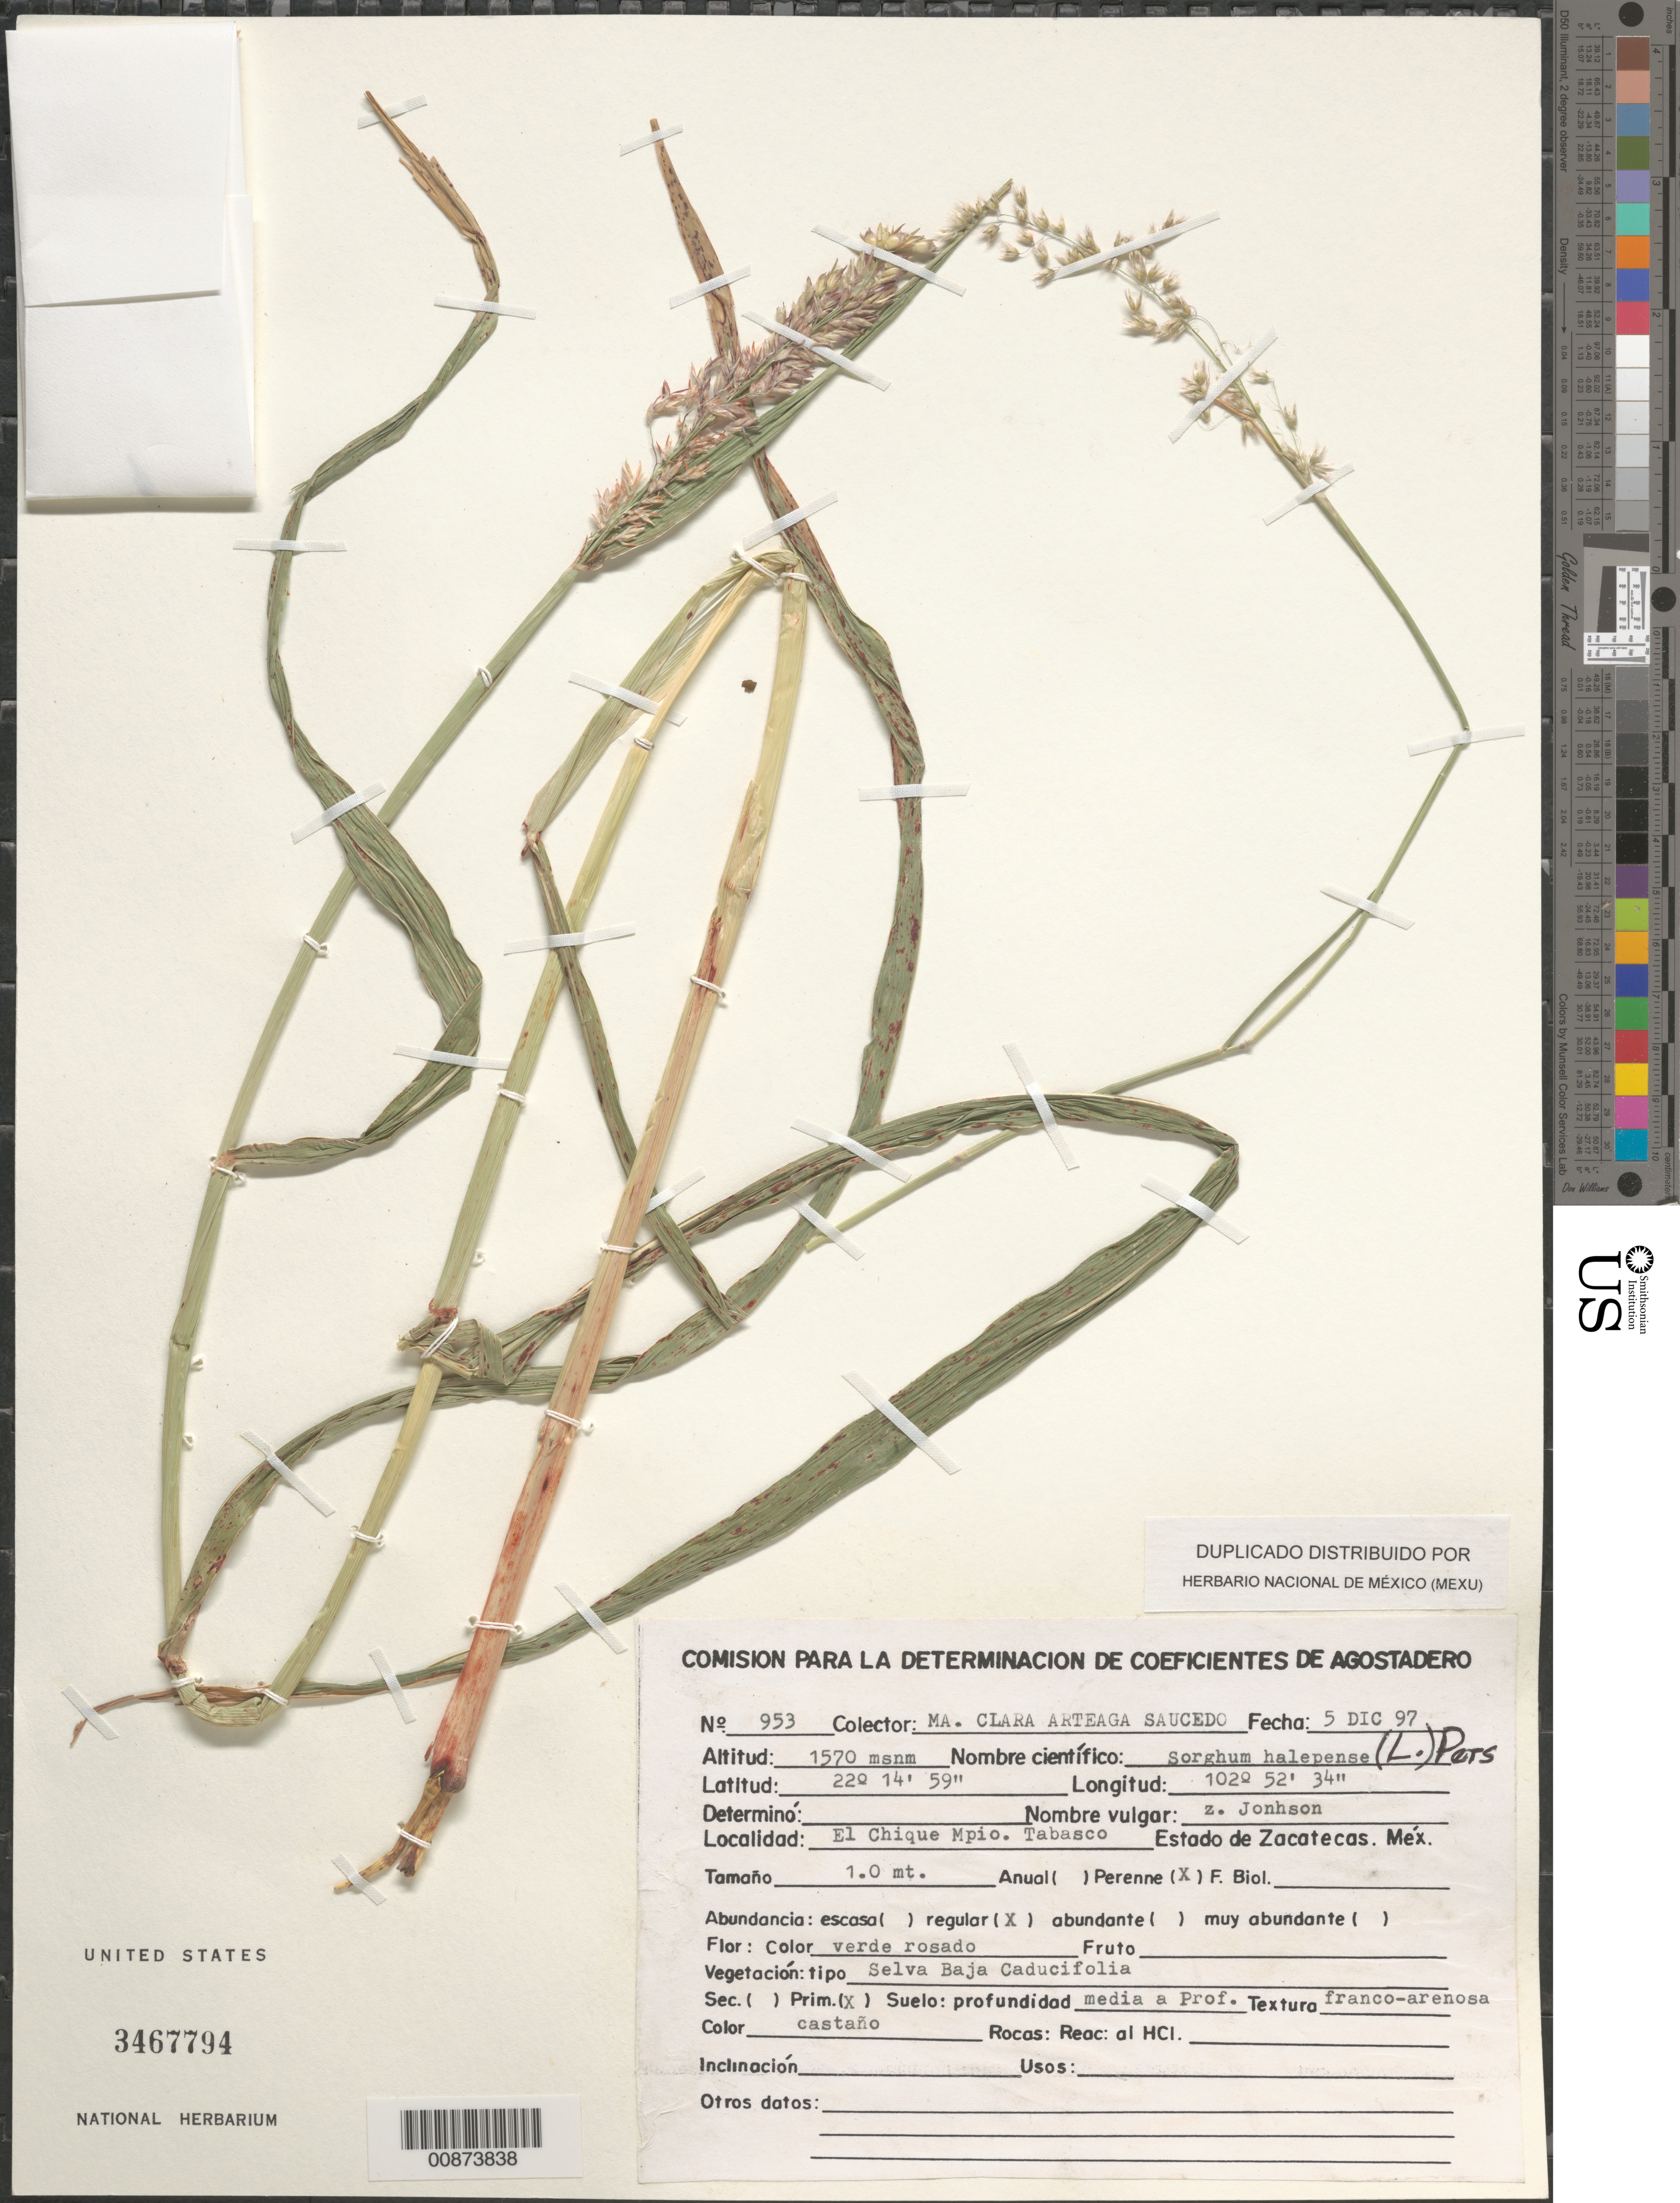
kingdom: Plantae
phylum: Tracheophyta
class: Liliopsida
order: Poales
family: Poaceae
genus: Sorghum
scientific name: Sorghum halepense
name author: (L.) Pers.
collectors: C. Saucedo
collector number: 953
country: Mexico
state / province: Zacatecas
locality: El Chique Mapio. Tabasco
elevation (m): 1570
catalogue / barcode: US 3467794